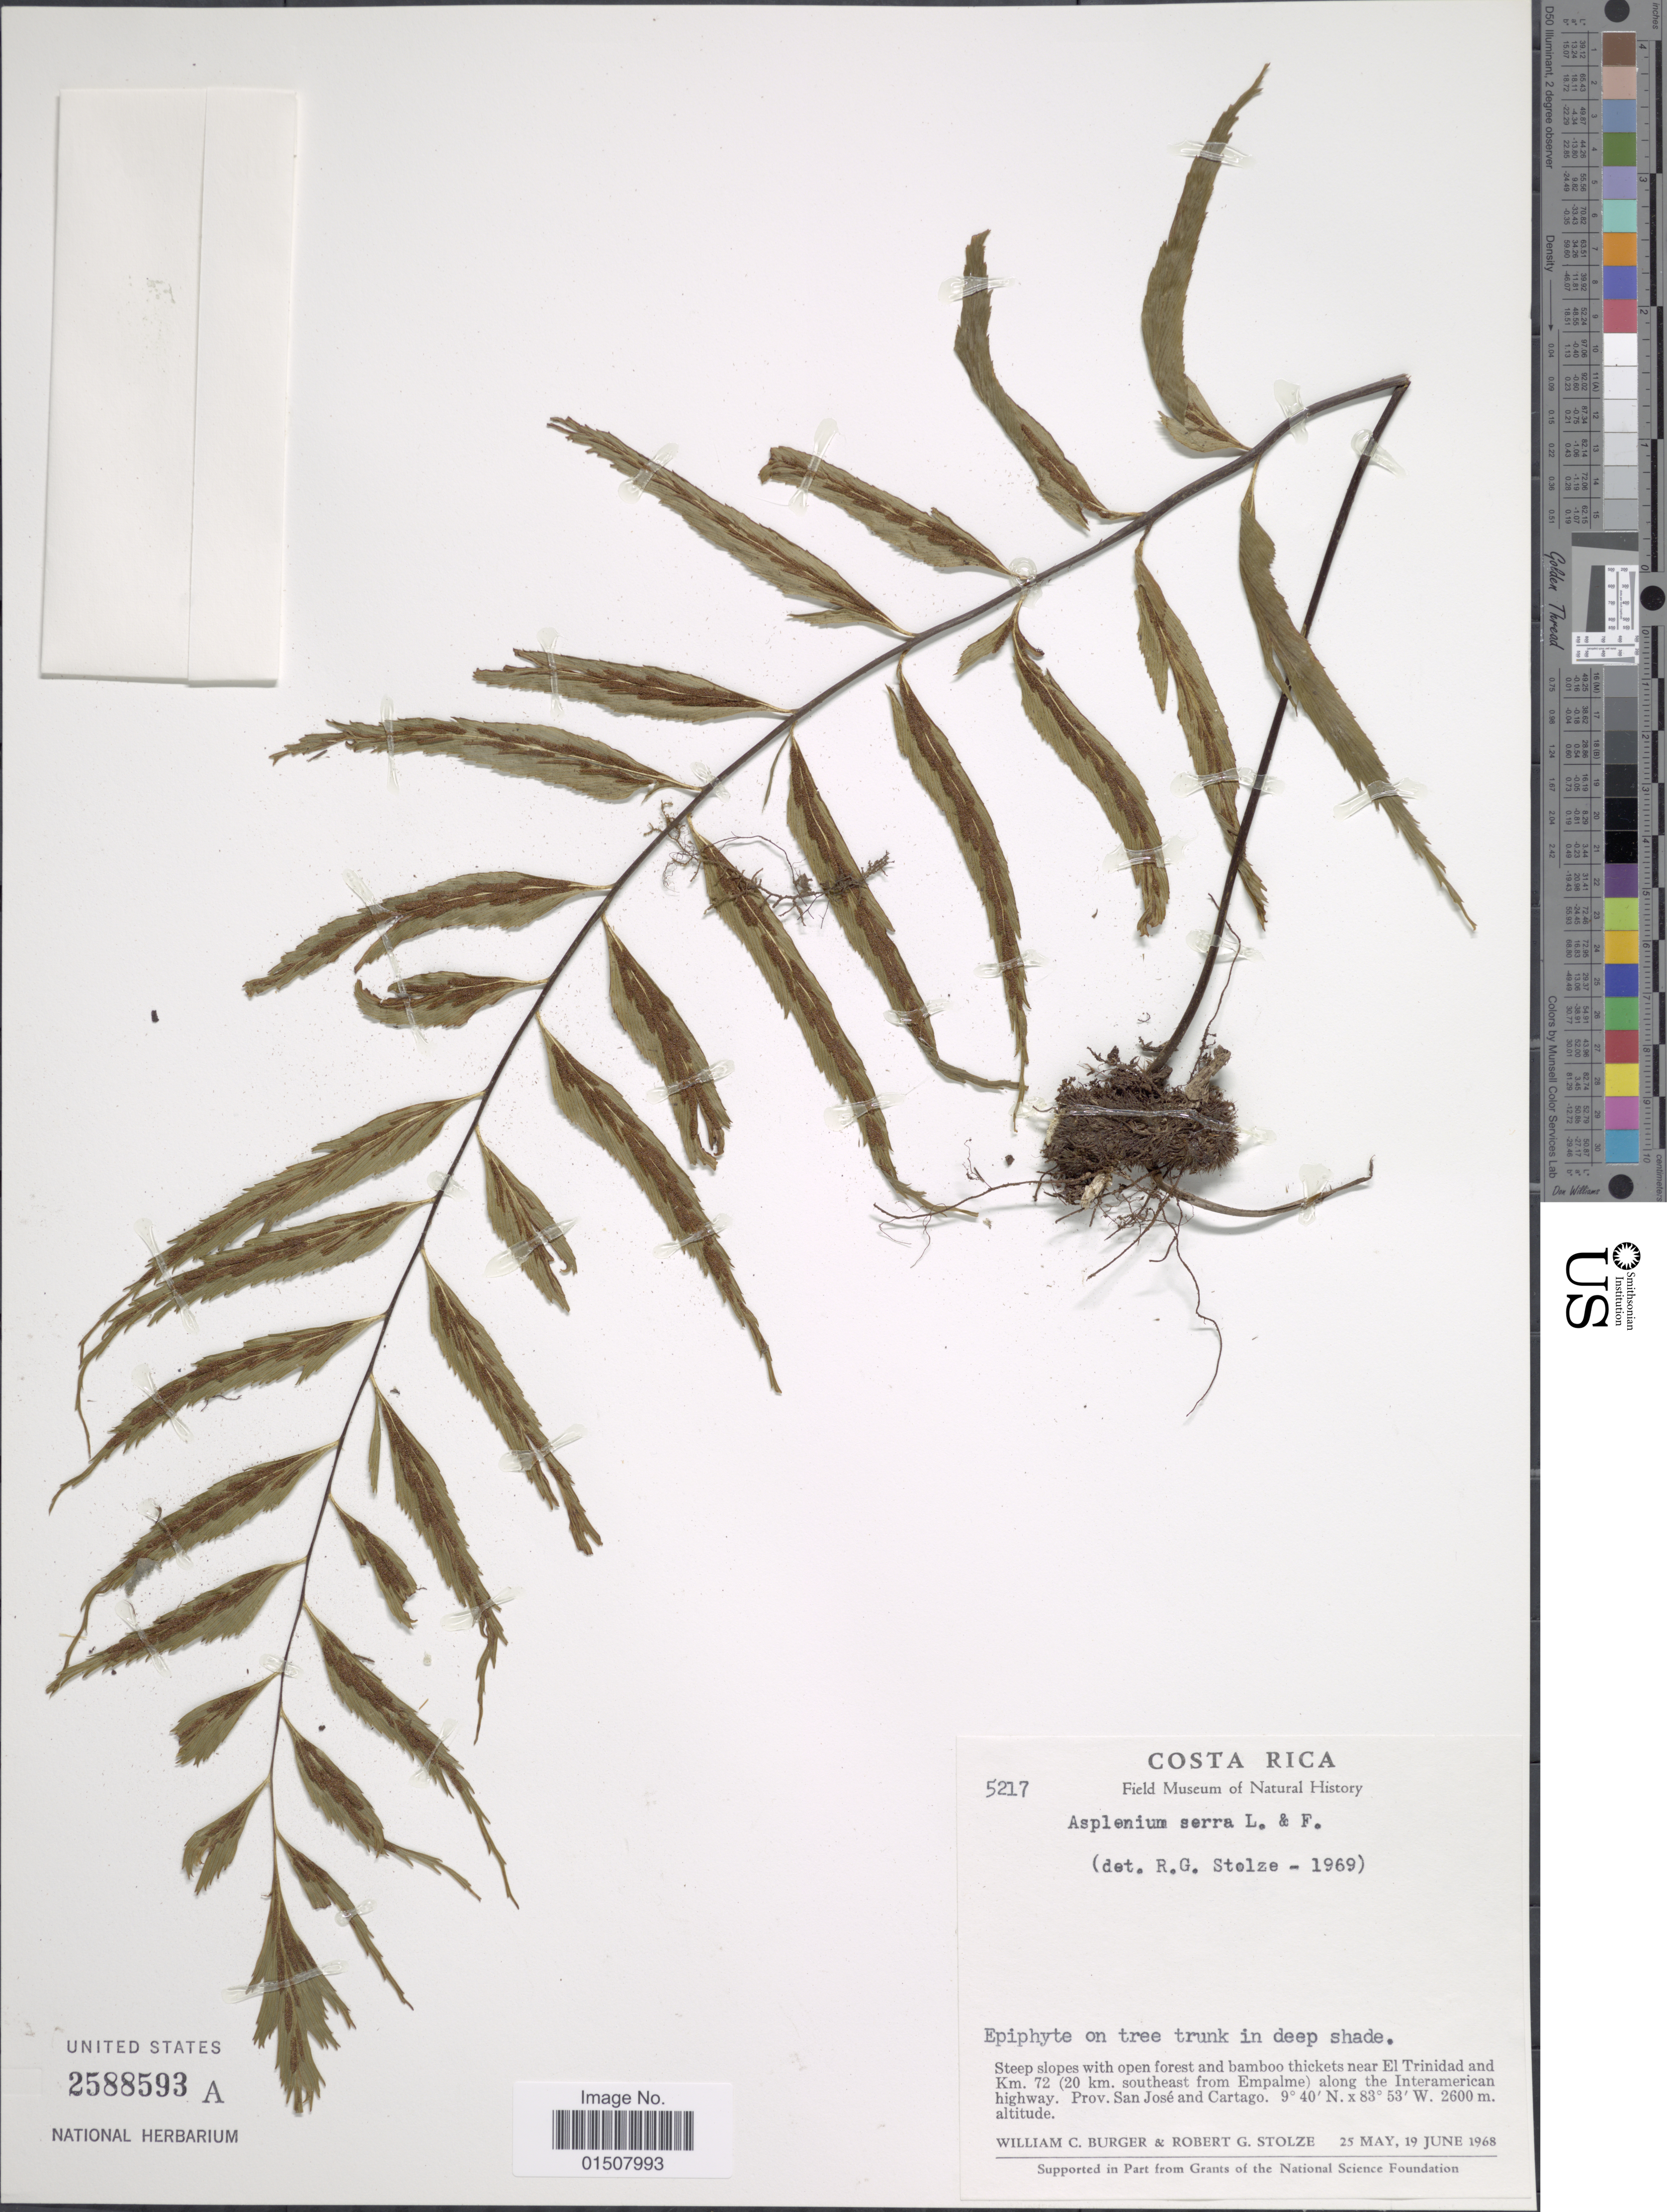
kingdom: Plantae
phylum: Tracheophyta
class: Polypodiopsida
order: Polypodiales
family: Aspleniaceae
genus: Asplenium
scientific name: Asplenium serra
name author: Langsd. & Fisch.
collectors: W. Burger & R. G. Stolze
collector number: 5217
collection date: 1968-05-25/1968-06-19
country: Costa Rica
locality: Steep slopes with open forest and ba,boo thickets near El Trinidad and Km. 72 (20 Km southeast from Empalme) along the Interamerican highway, Prov. San José and Cartago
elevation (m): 2600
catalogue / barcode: US 2588593A